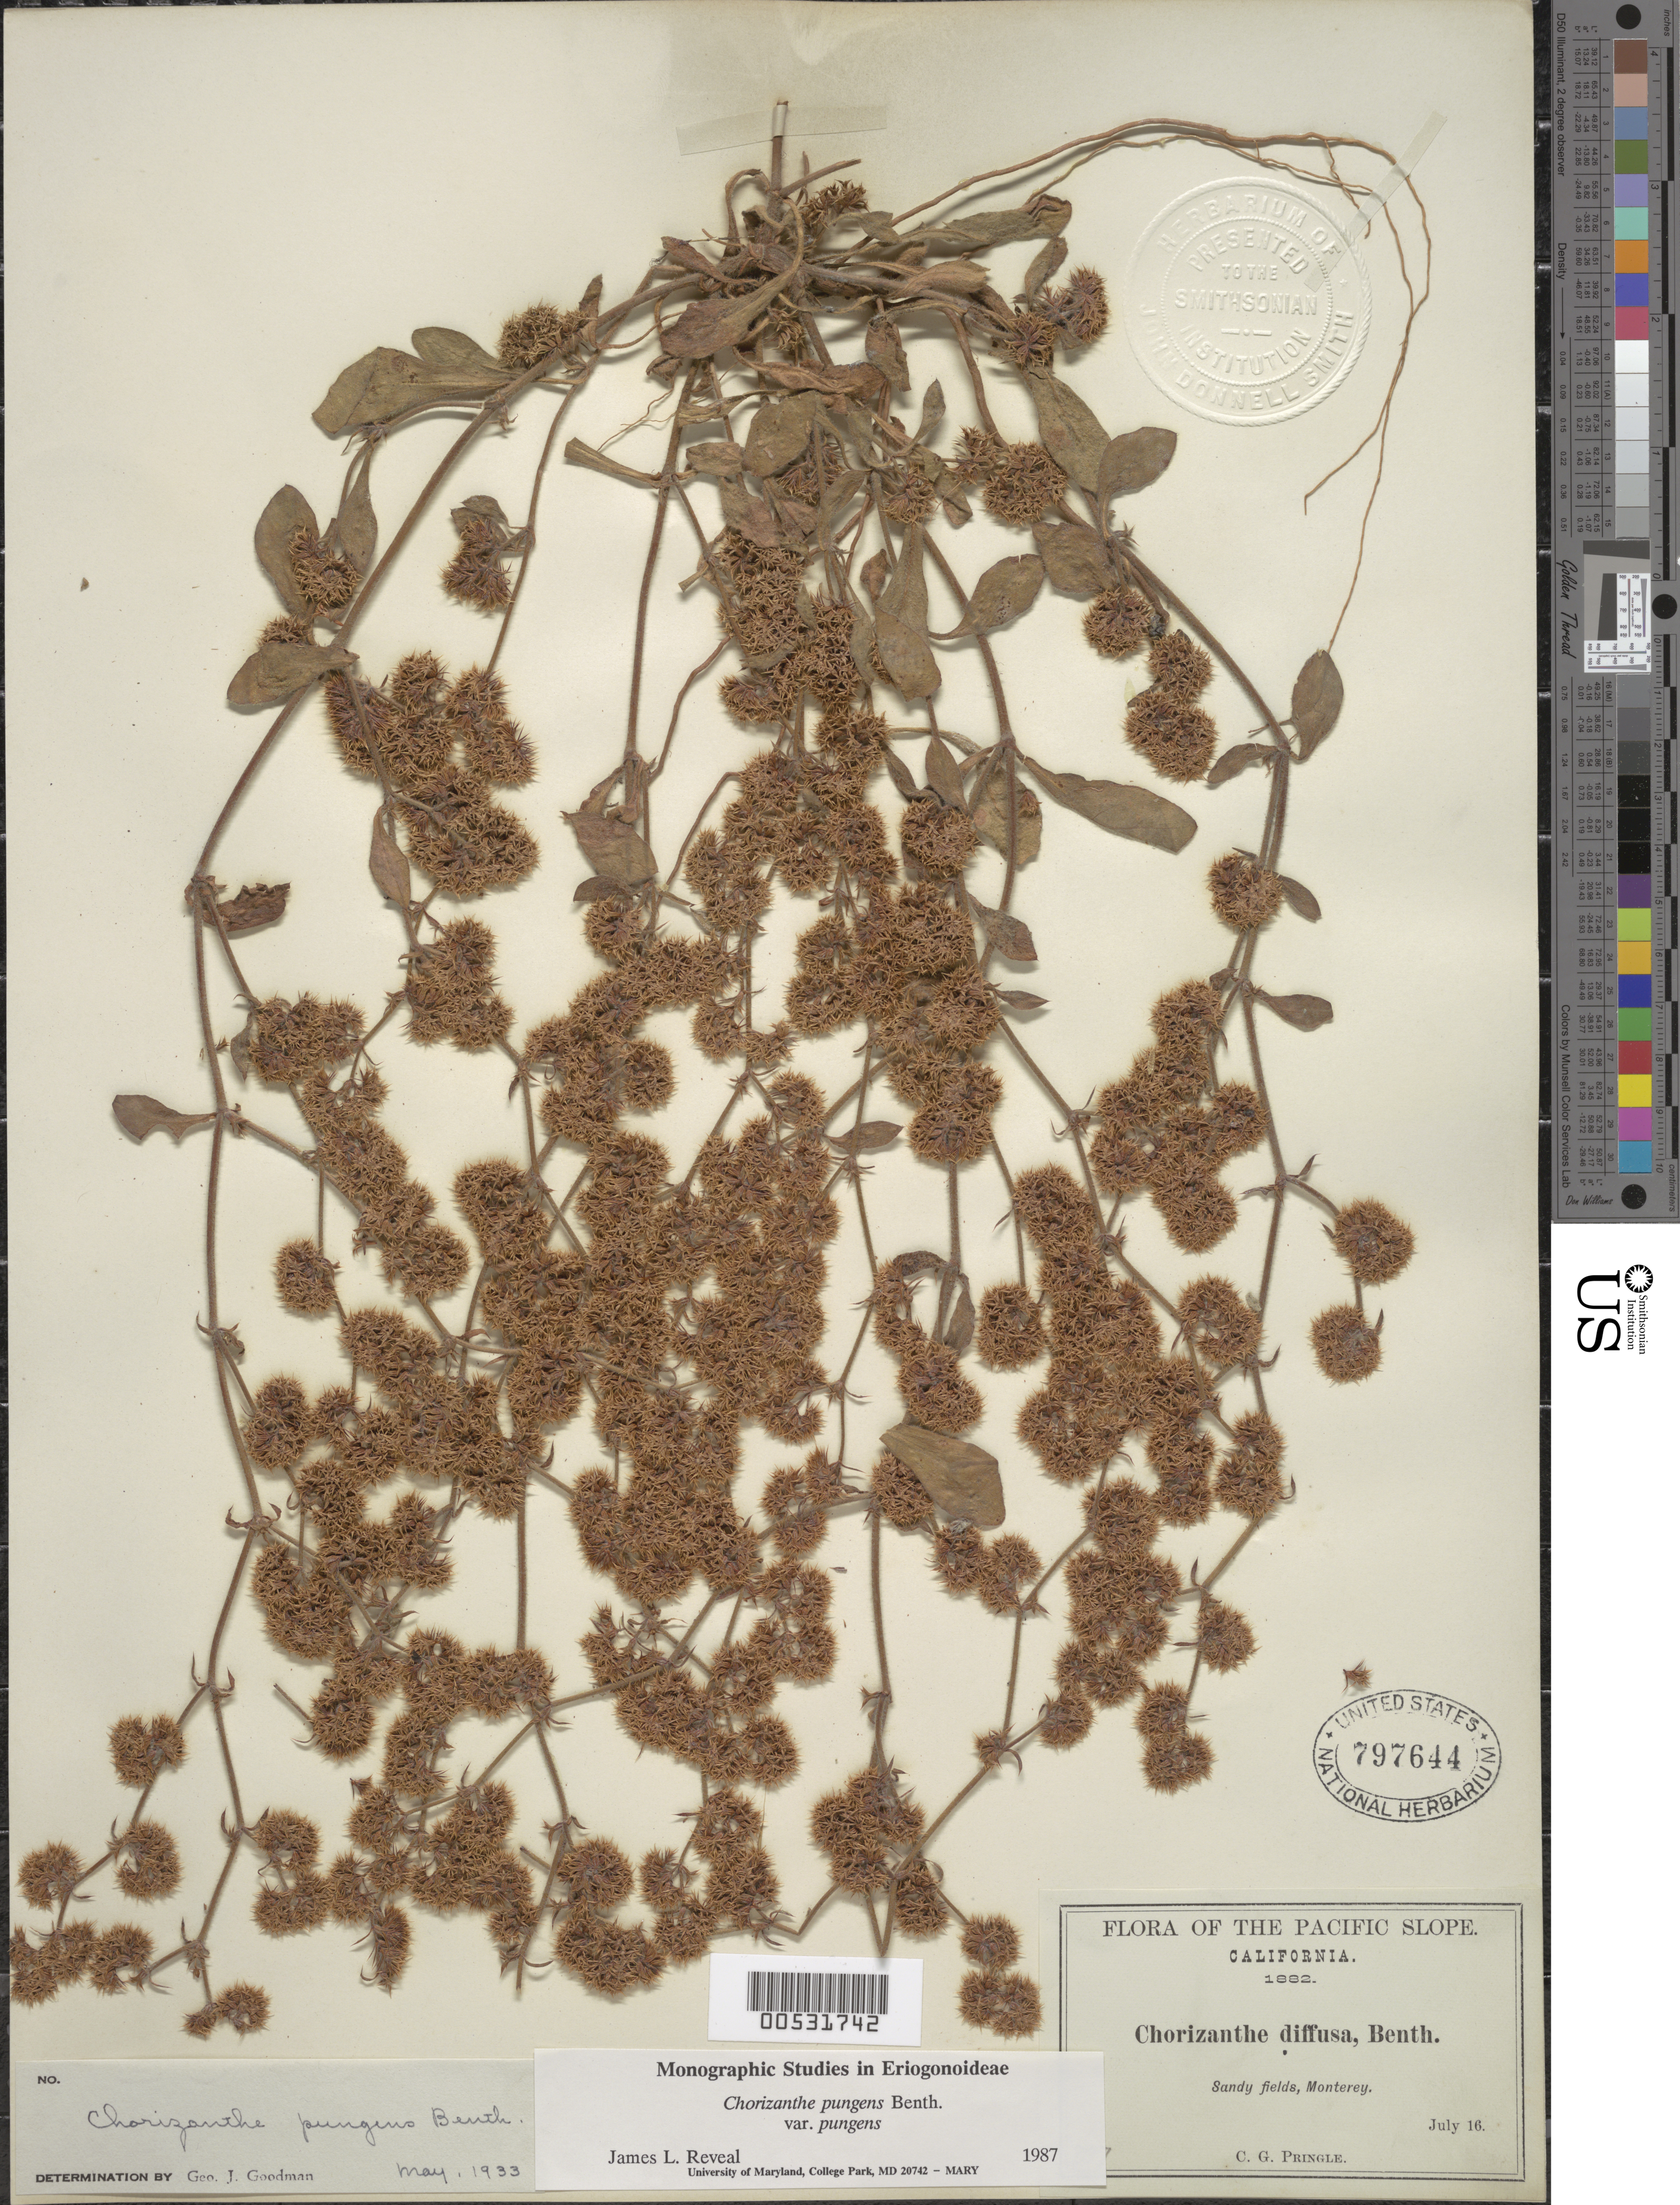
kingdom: Plantae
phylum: Tracheophyta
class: Magnoliopsida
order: Caryophyllales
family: Polygonaceae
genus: Chorizanthe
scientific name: Chorizanthe pungens var. pungens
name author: Benth.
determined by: Reveal, J. L.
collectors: C. G. Pringle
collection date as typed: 16 Jul 1882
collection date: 1882-07-16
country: United States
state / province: California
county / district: Monterey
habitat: Sandy fields.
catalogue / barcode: US 797644